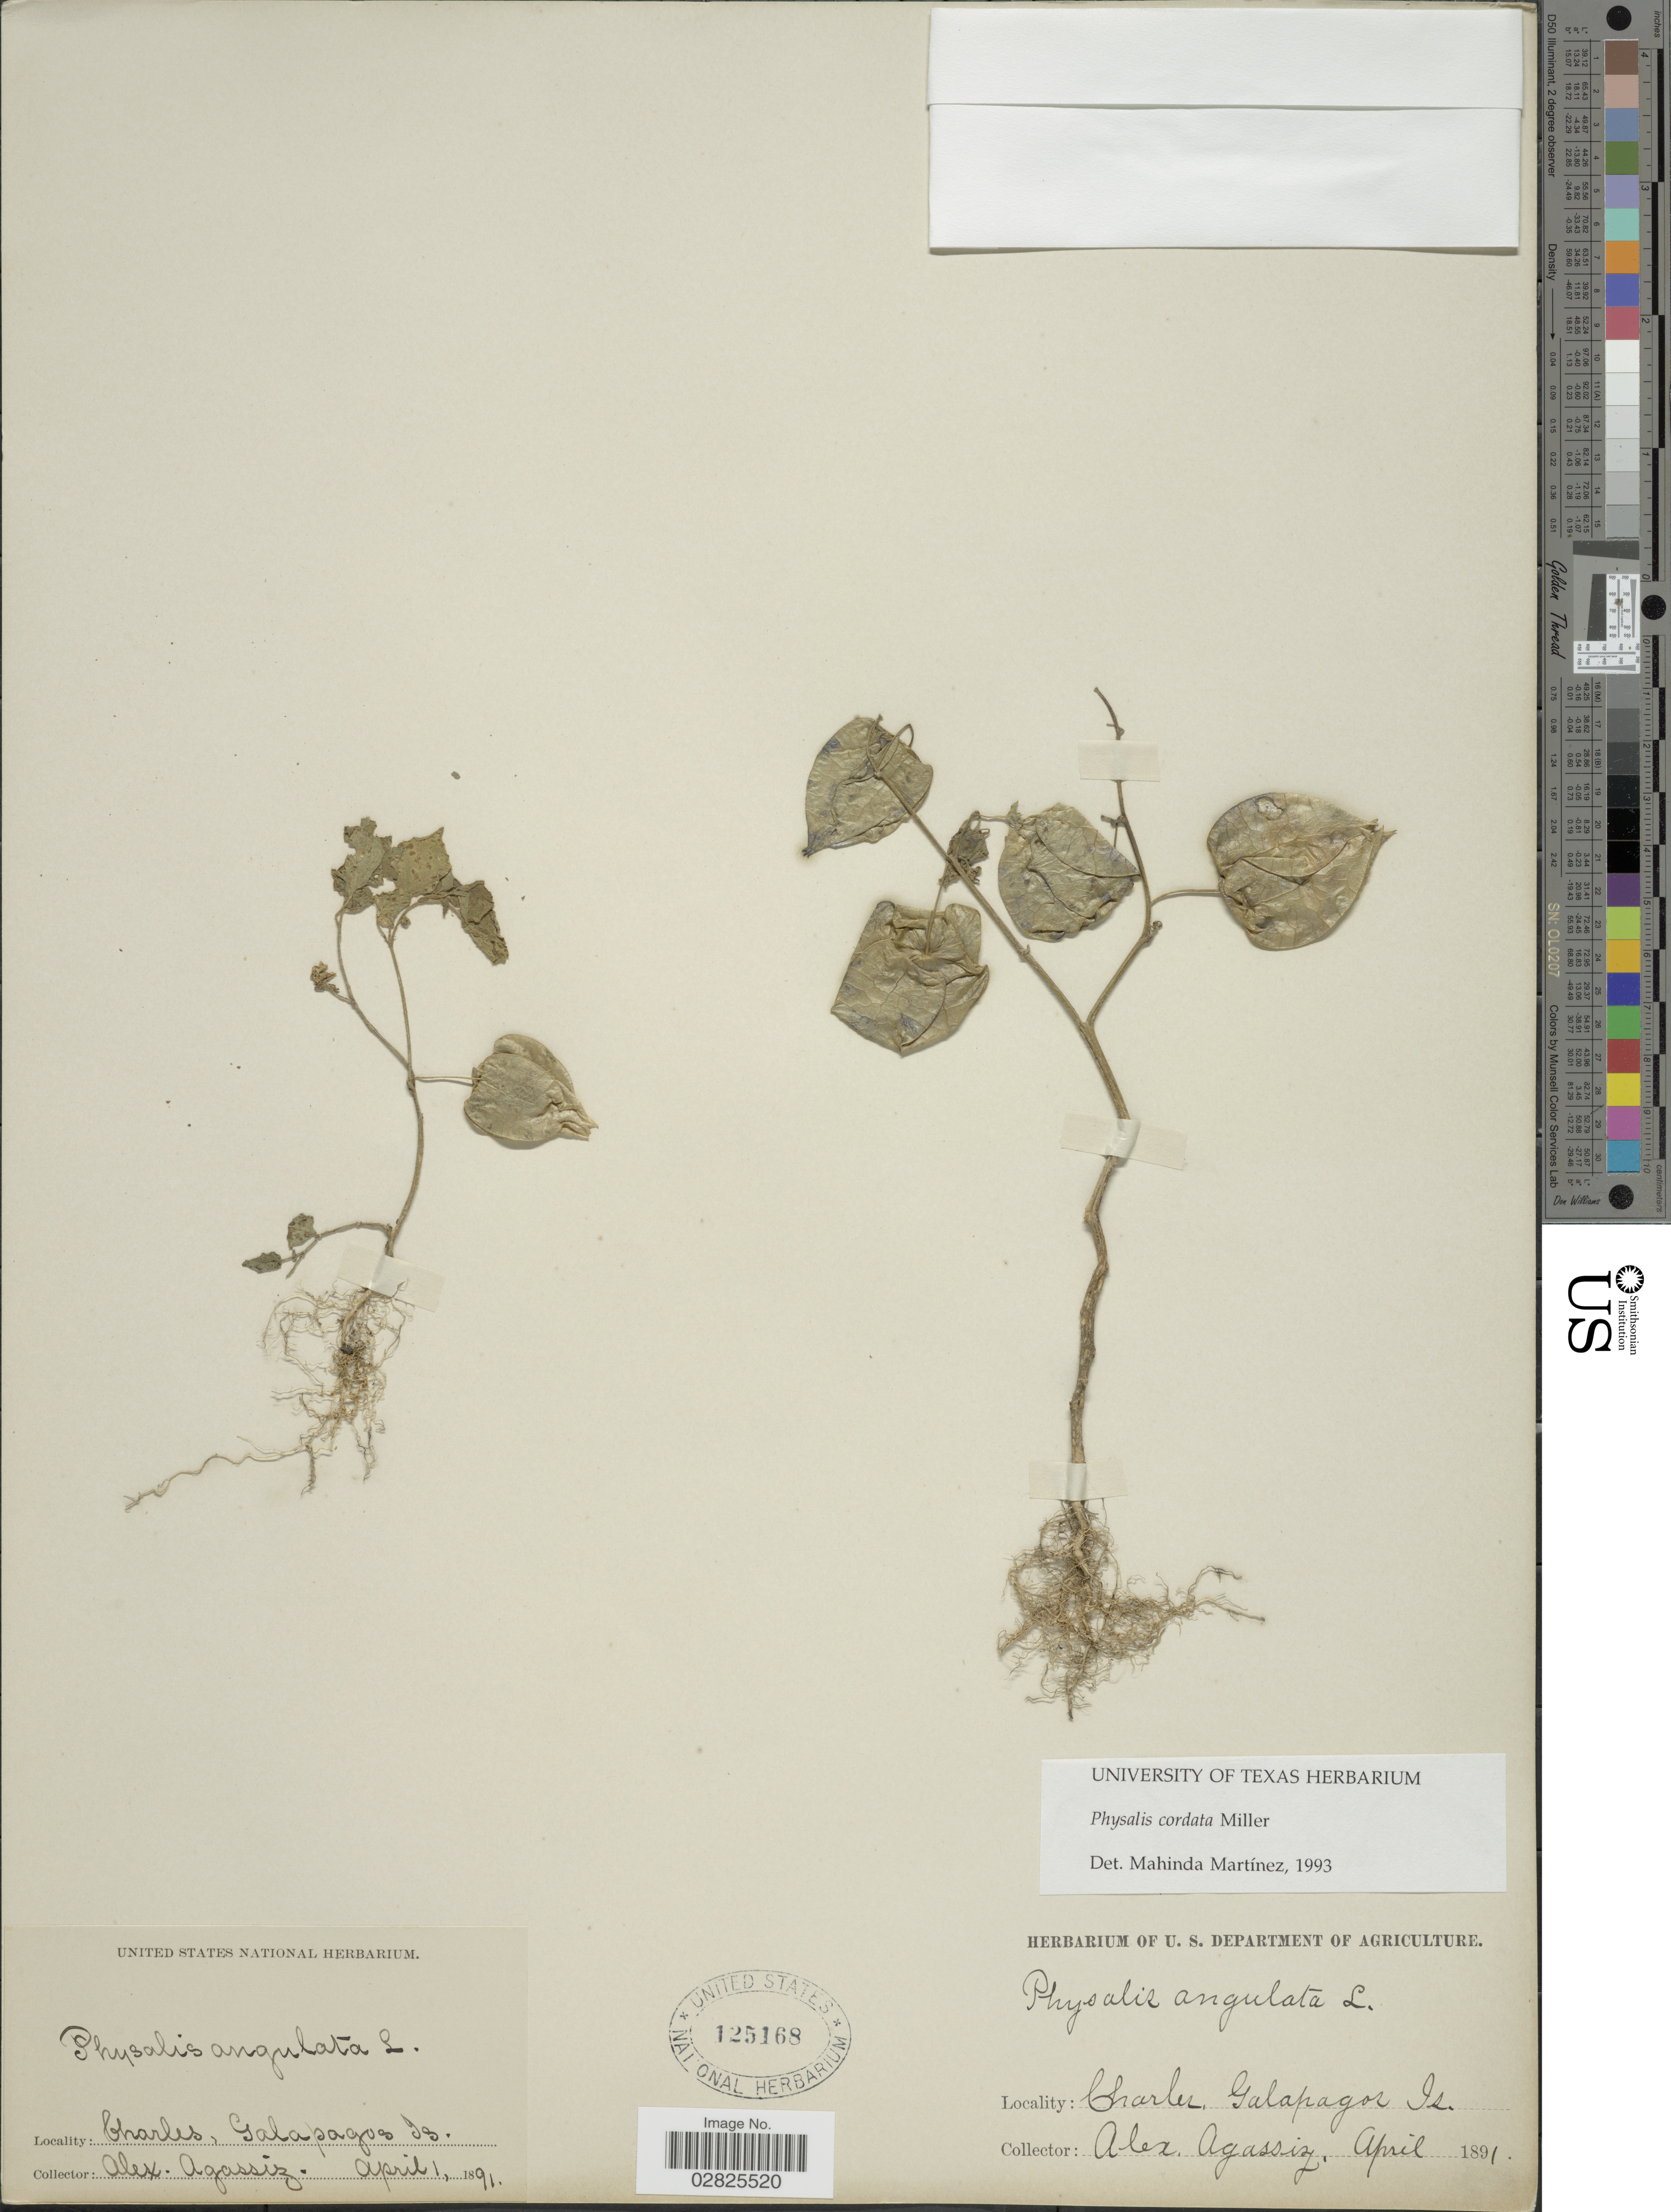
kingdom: Plantae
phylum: Tracheophyta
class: Magnoliopsida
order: Solanales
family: Solanaceae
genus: Physalis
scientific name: Physalis cordata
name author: Mill.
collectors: A. E. Agassiz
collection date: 1891-04-01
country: Ecuador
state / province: Colón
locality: Charles, Galapagos Is.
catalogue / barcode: US 125168